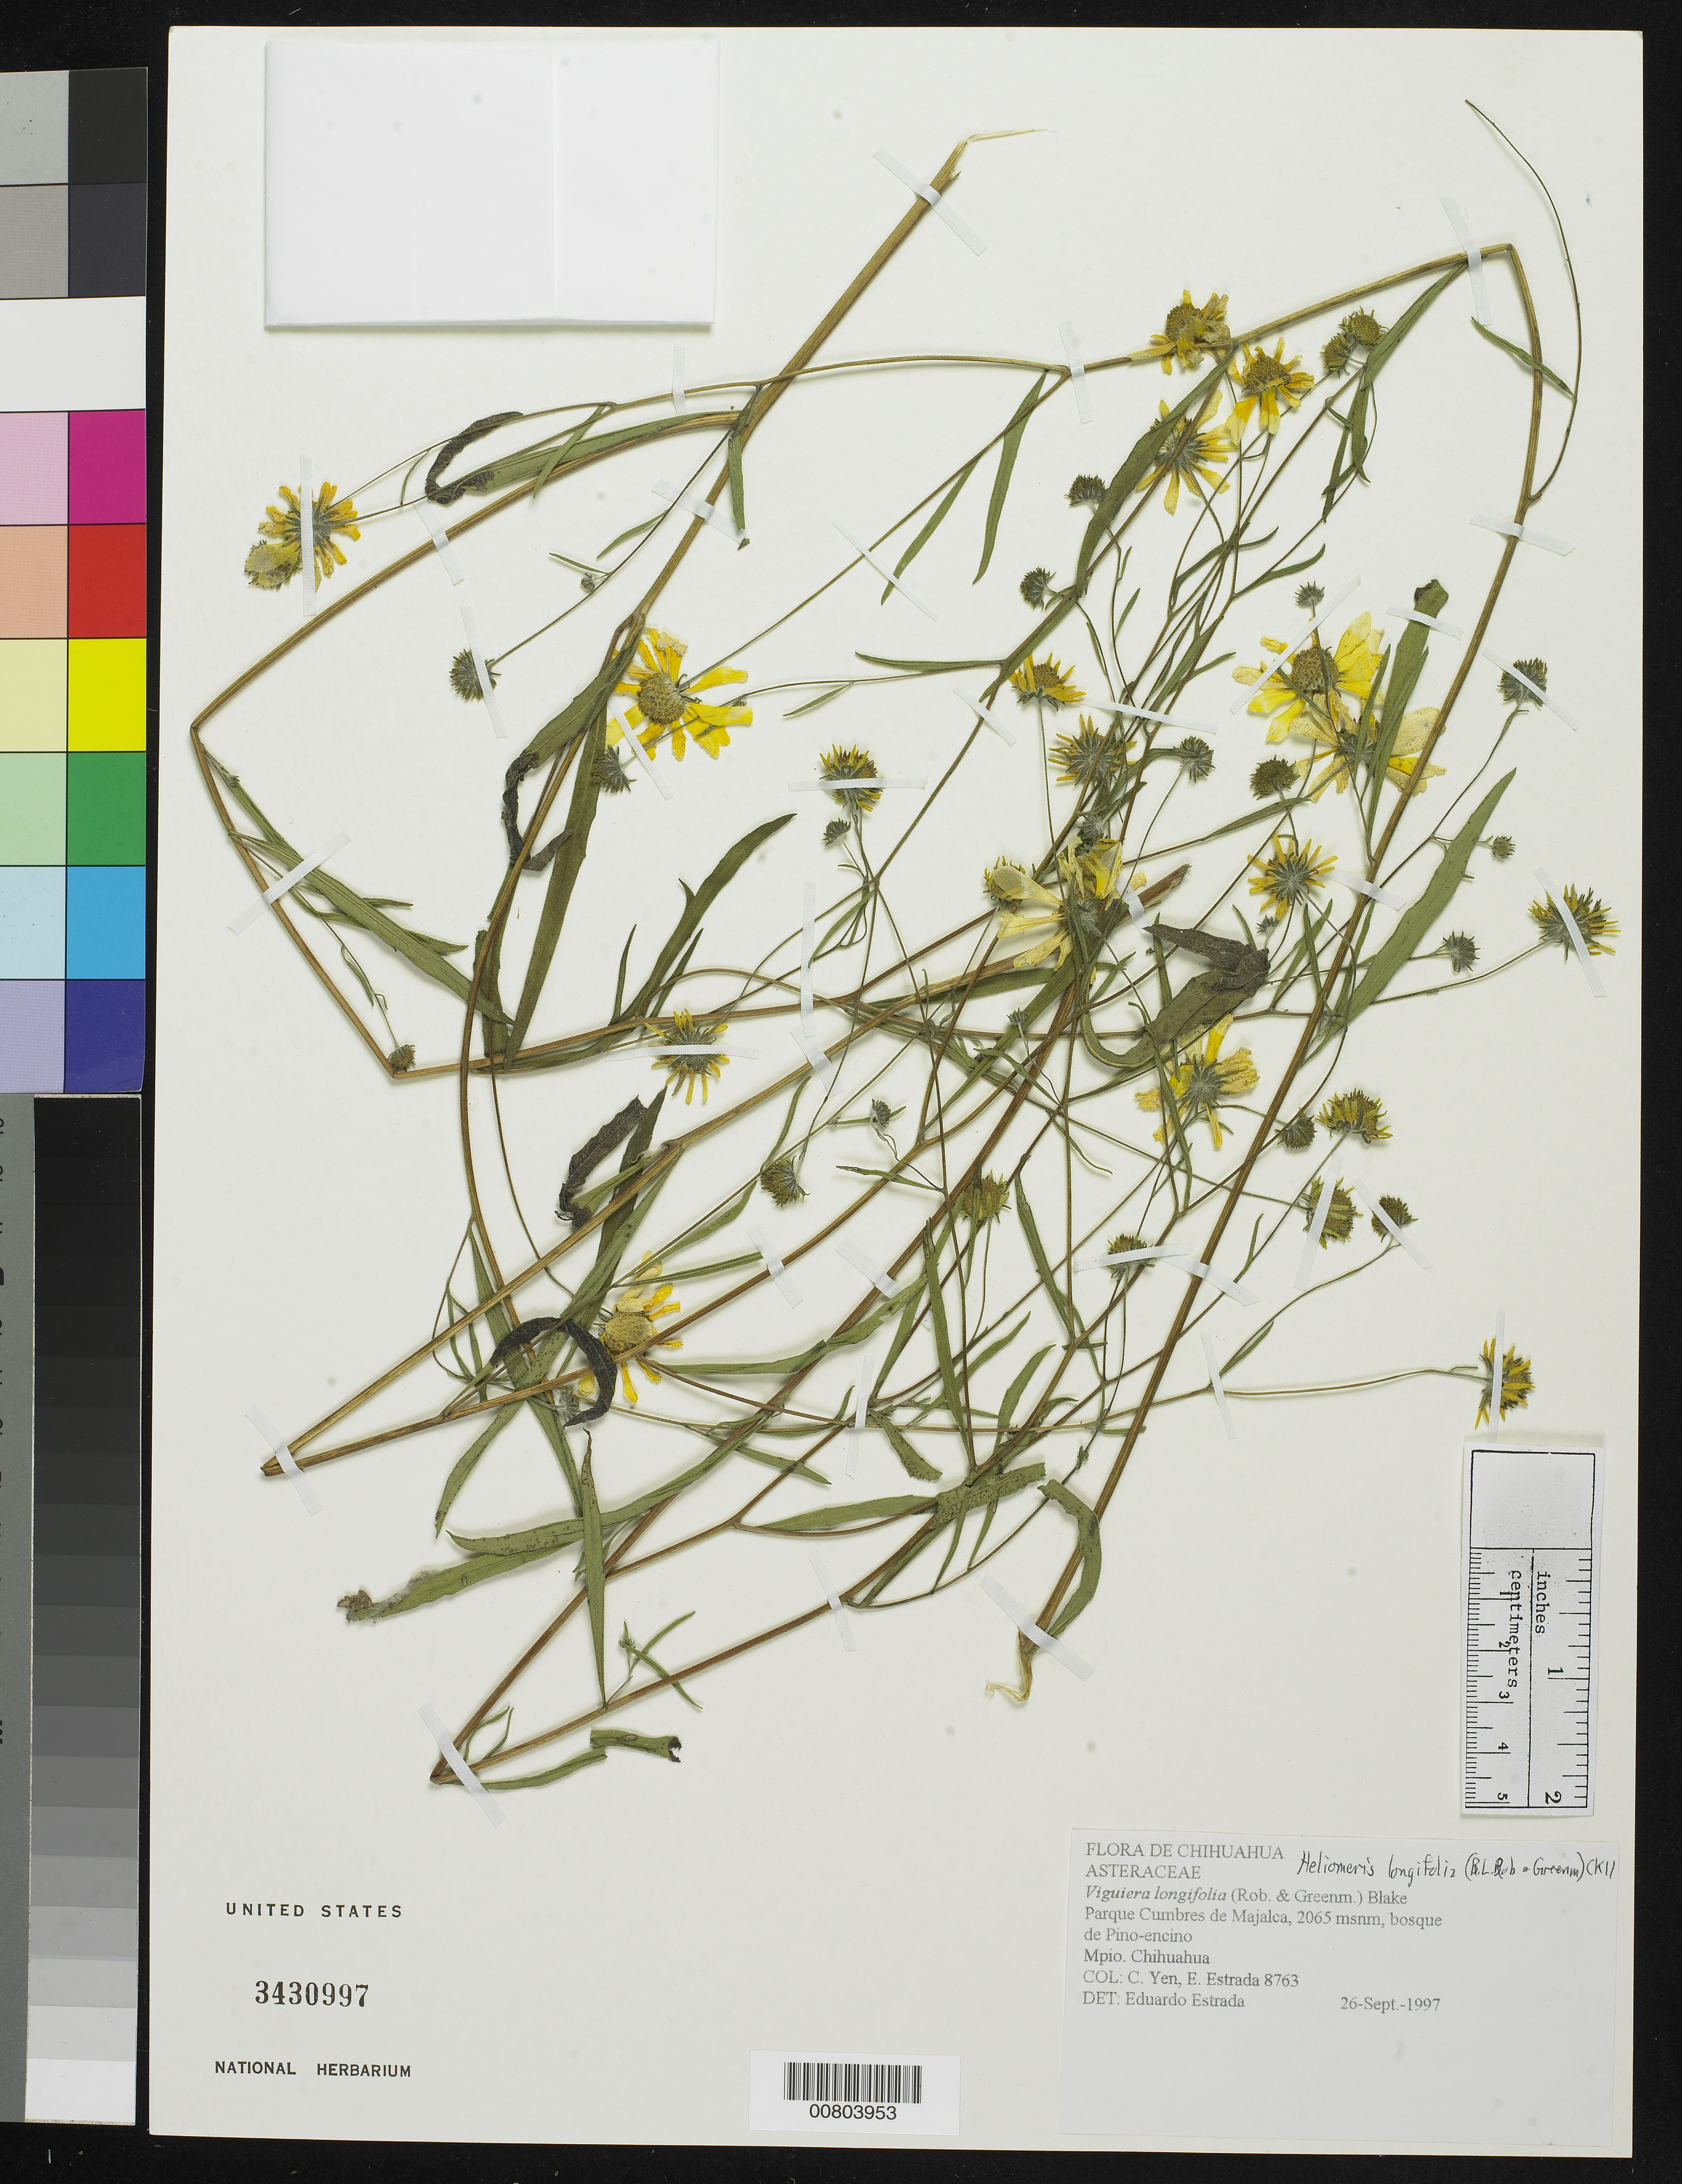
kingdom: Plantae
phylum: Tracheophyta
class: Magnoliopsida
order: Asterales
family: Asteraceae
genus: Heliomeris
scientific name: Heliomeris longifolia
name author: (B.L. Rob.) Cockerell & Greenm.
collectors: Y. C. Yang & E. Estrada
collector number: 8763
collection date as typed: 26 Sep 1997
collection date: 1997-09-26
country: Mexico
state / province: Chihuahua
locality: Parque Cumbres de Majalca.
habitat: Bosque de Pino-Encino.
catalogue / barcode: US 3430997